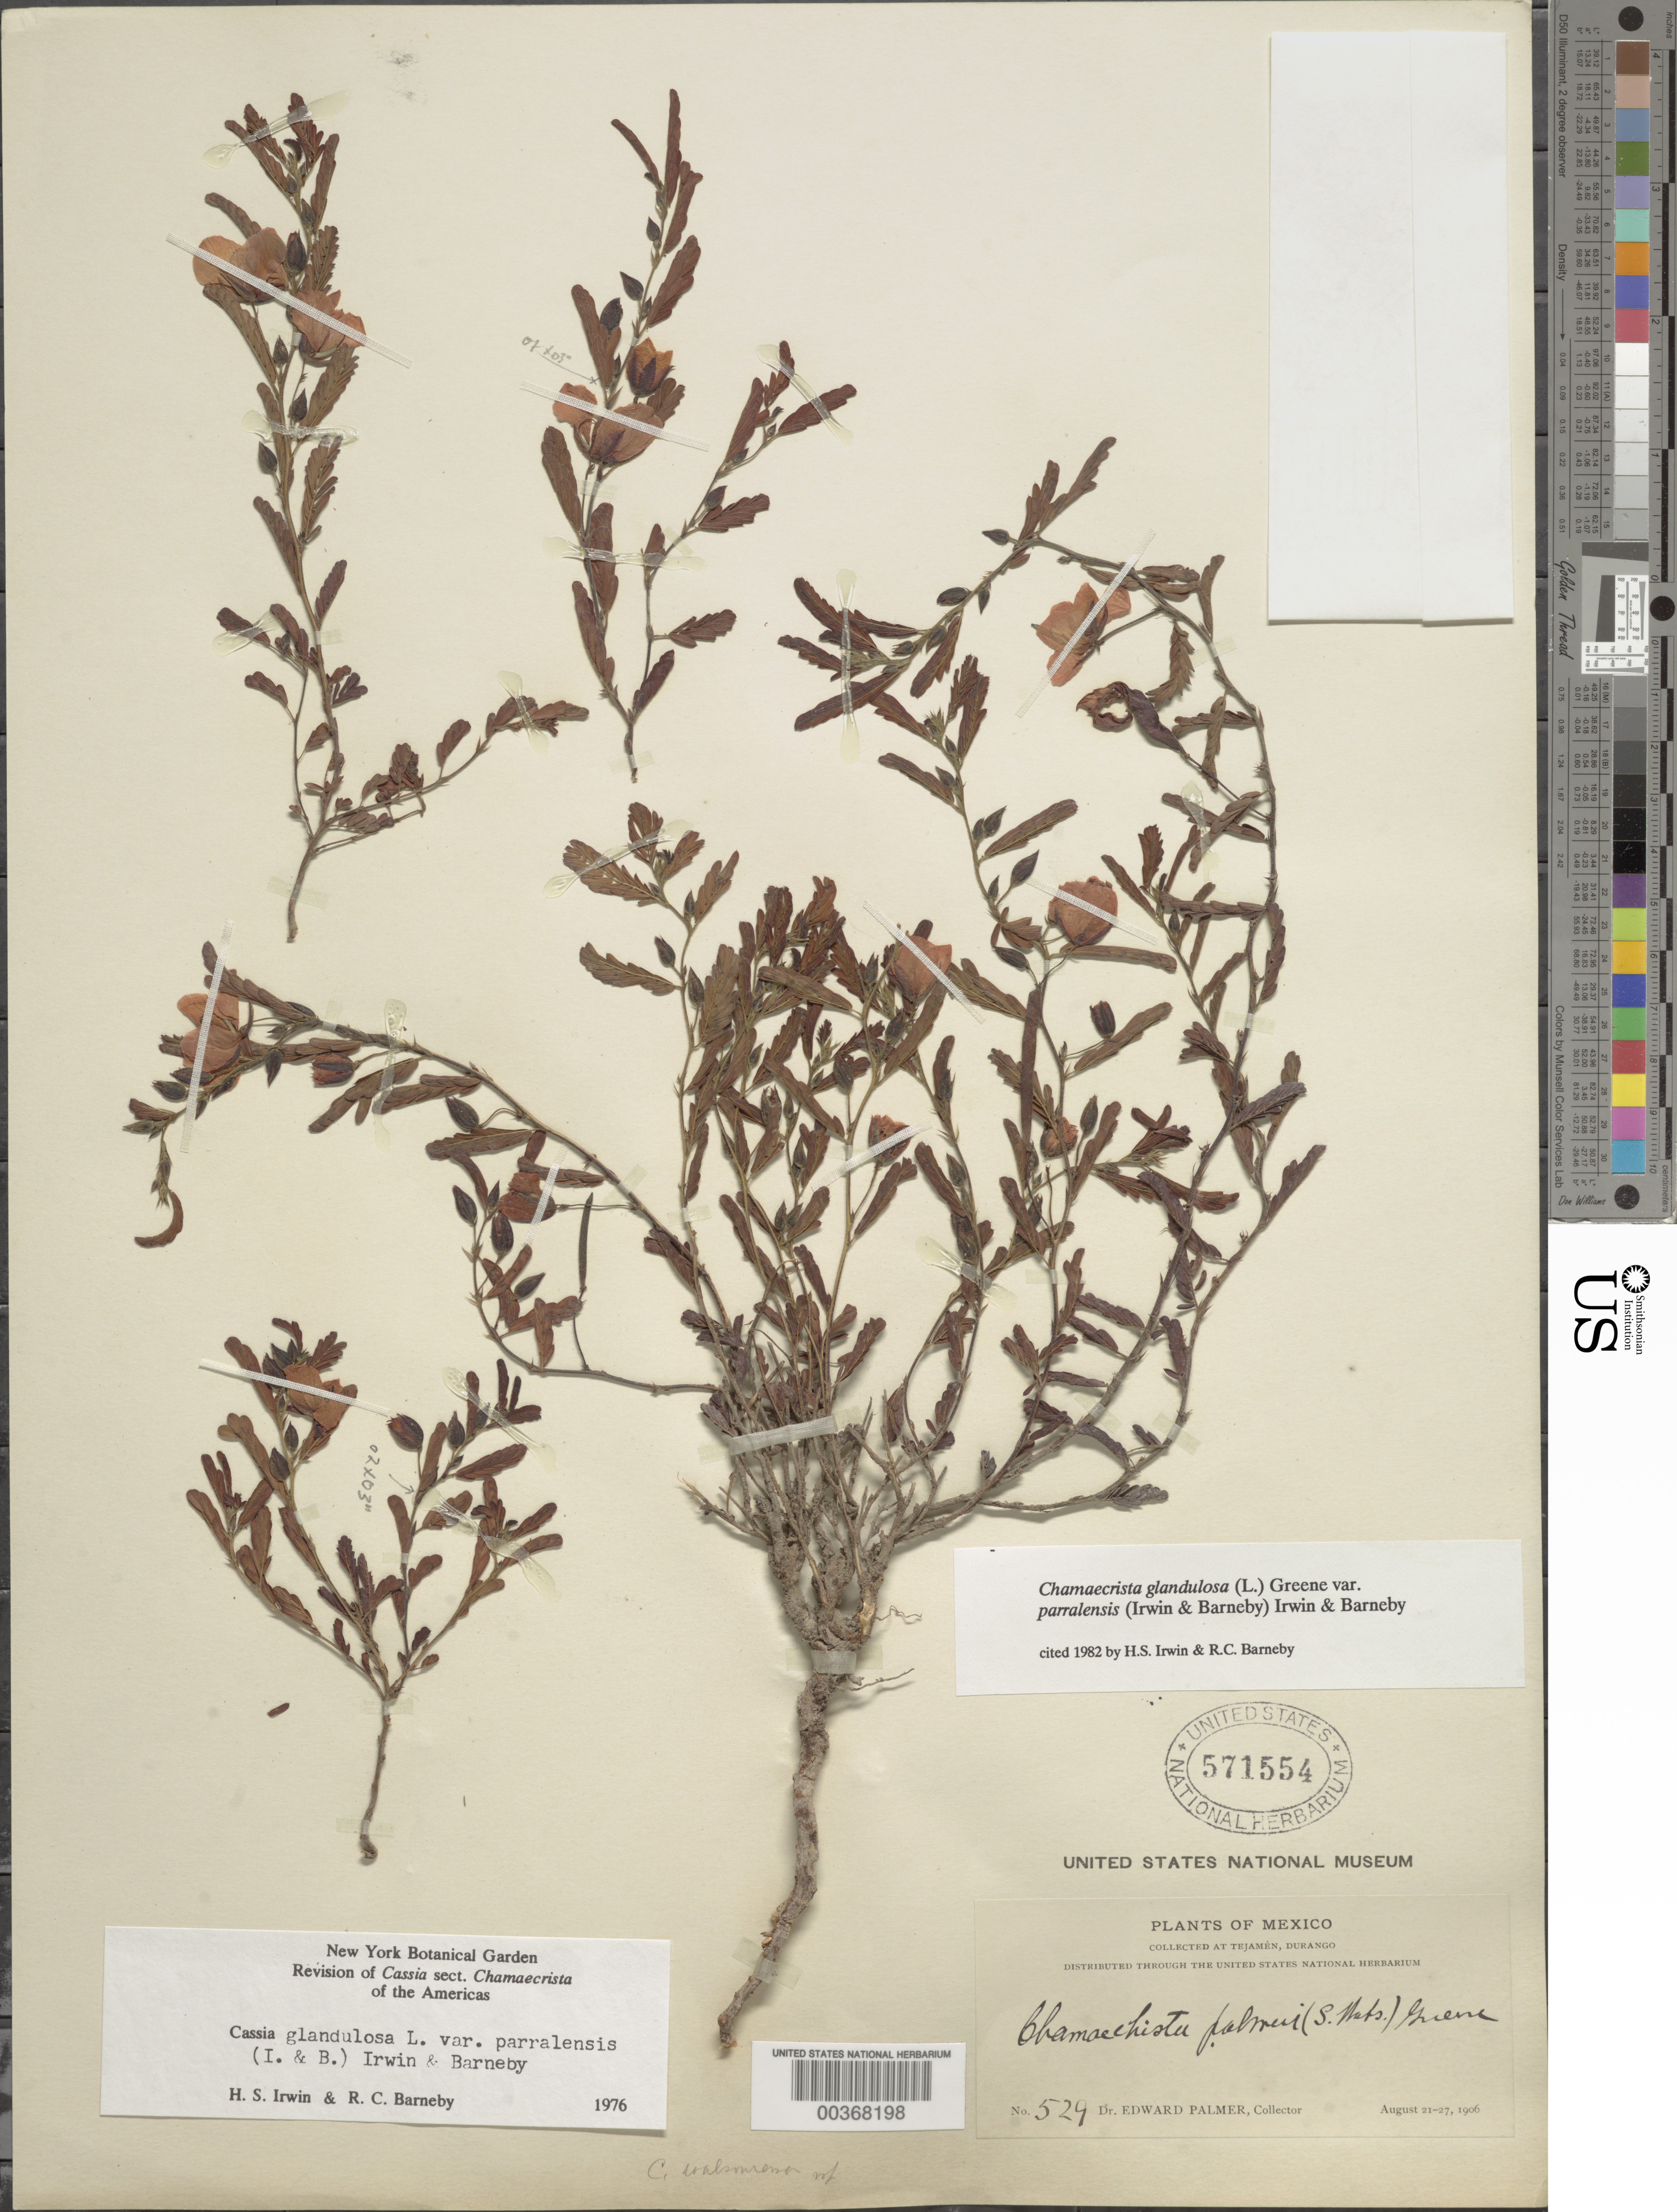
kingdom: Plantae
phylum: Tracheophyta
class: Magnoliopsida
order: Fabales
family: Fabaceae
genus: Chamaecrista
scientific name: Chamaecrista glandulosa var. parralensis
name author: (H.S. Irwin & Barneby) H.S. Irwin & Barneby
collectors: E. Palmer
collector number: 529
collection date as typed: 21 Aug 1906 to 27 Aug 1906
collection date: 1906-08-21/1906-08-27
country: Mexico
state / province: Durango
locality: Tejamen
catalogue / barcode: US 571554